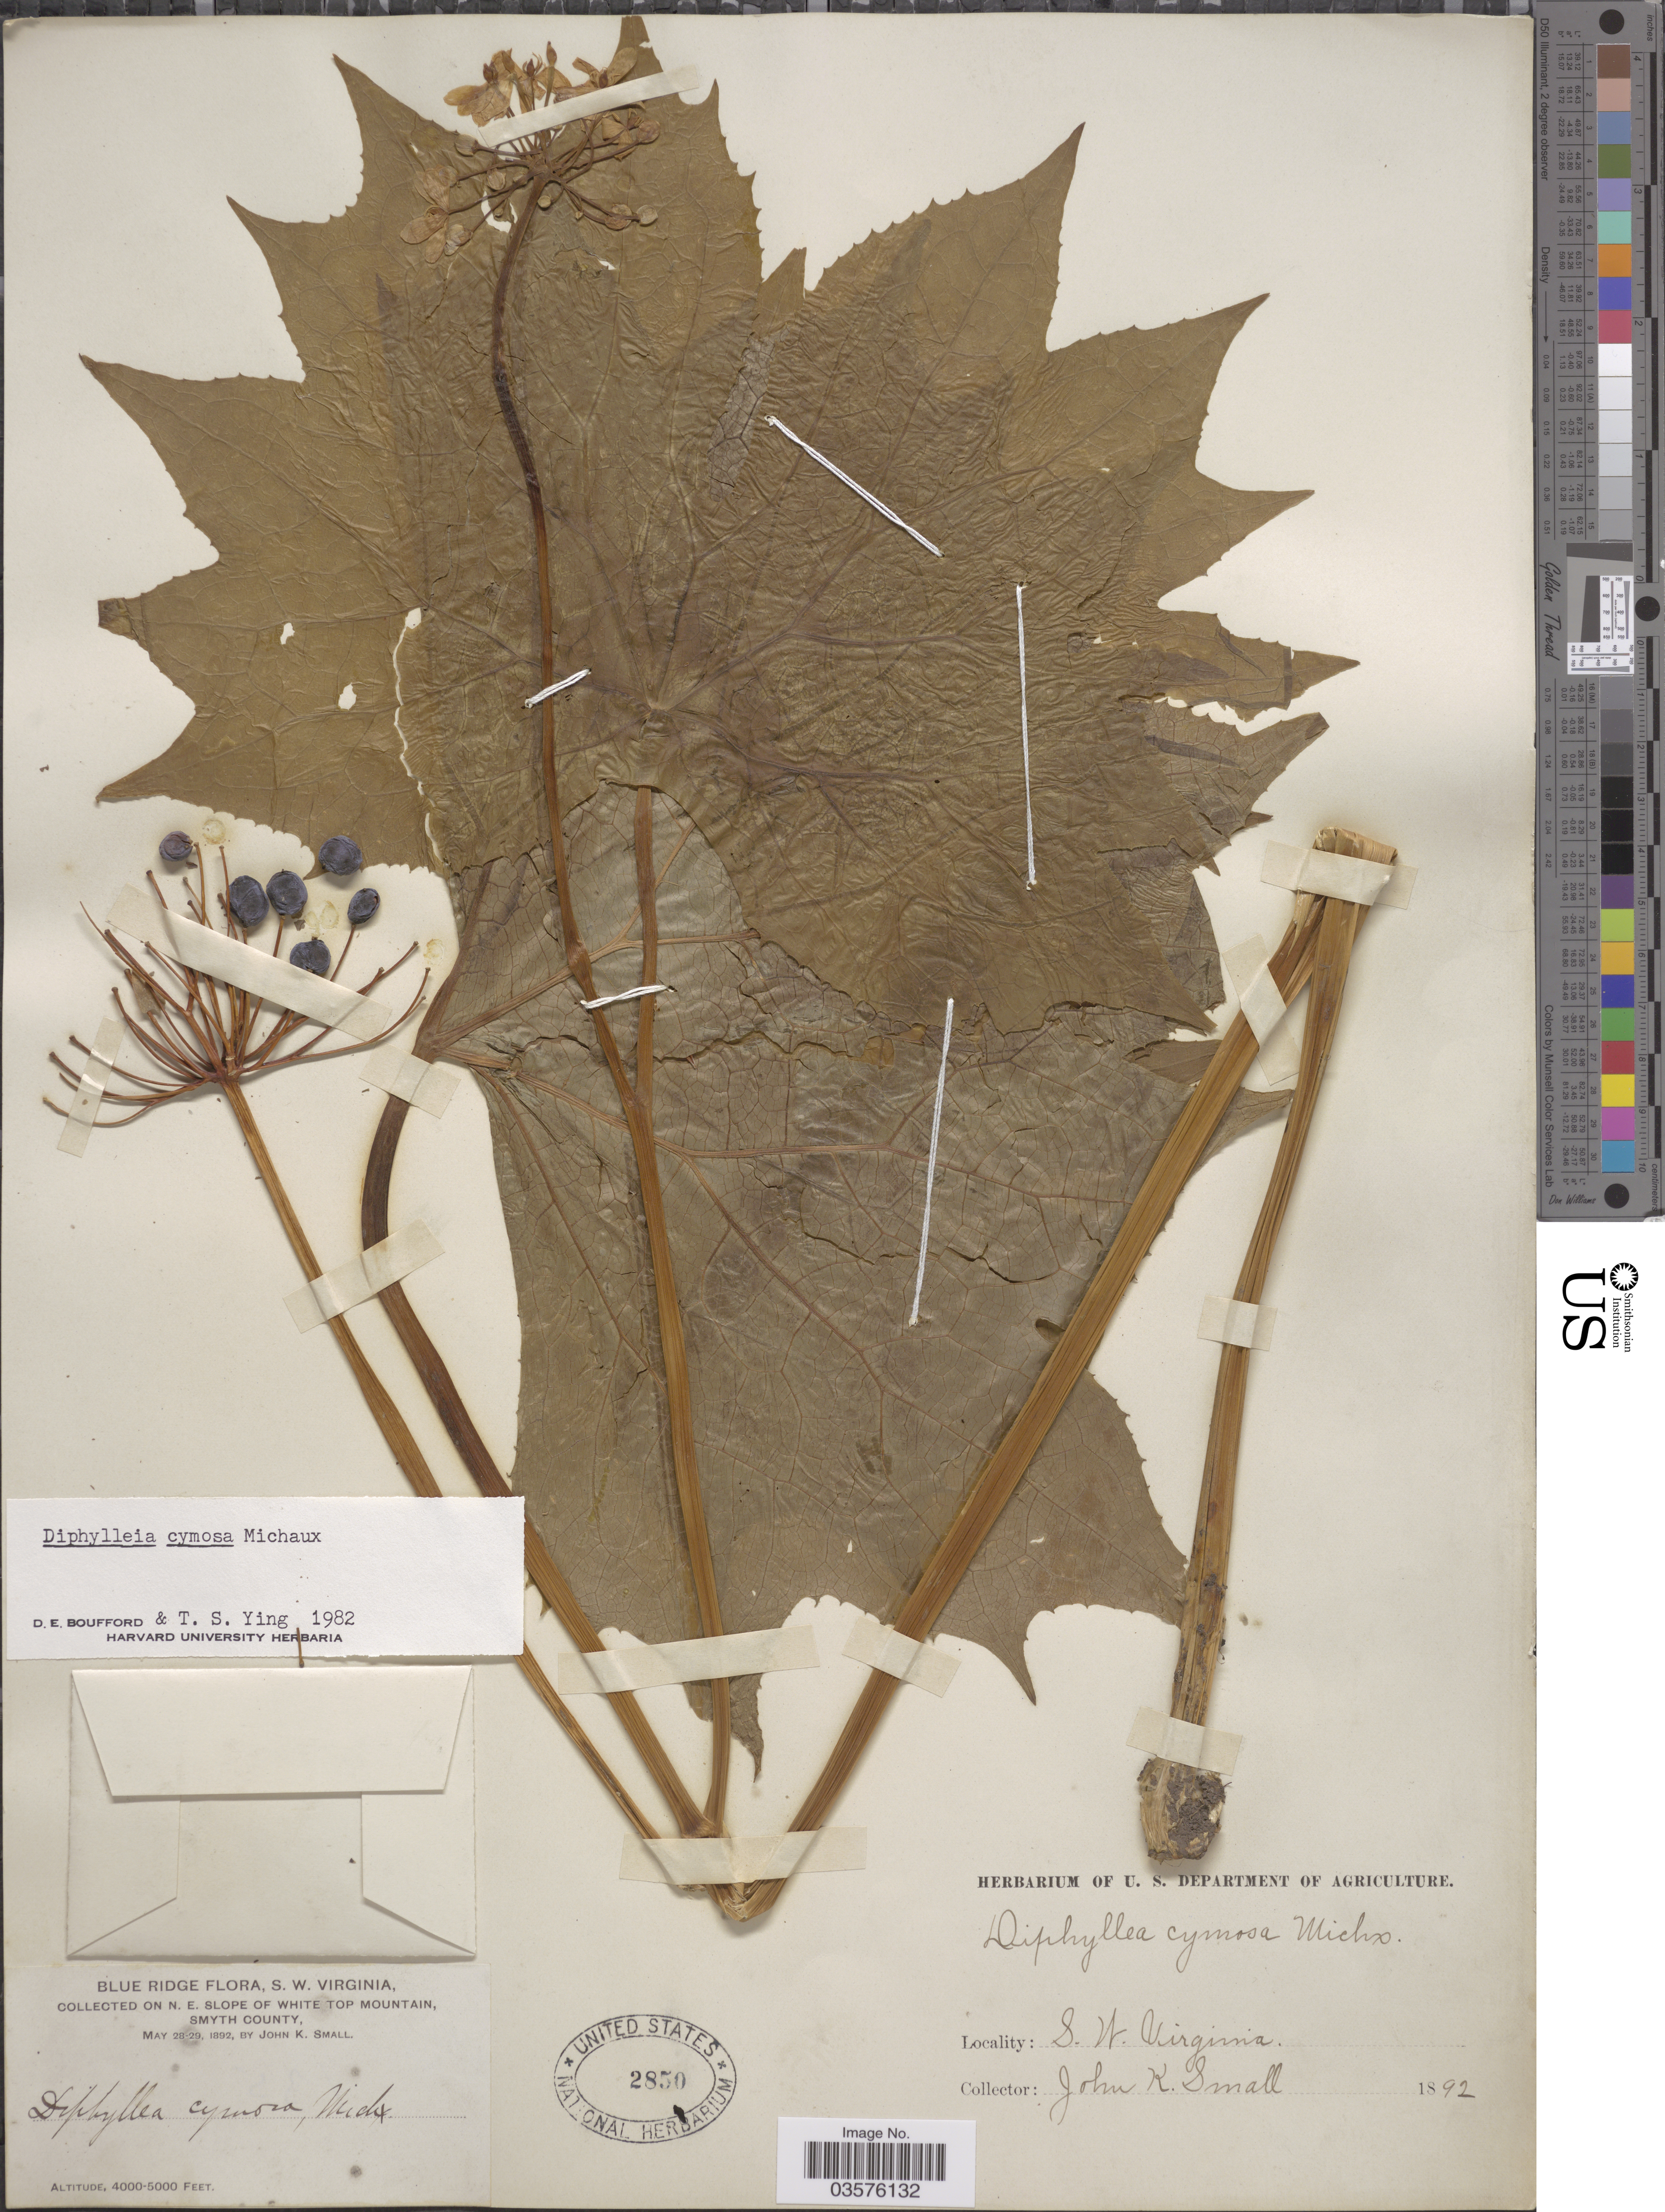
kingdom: Plantae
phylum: Tracheophyta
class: Magnoliopsida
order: Ranunculales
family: Berberidaceae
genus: Diphylleia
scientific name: Diphylleia cymosa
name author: Michx.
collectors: J. K. Small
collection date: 1892-05-28/1892-05-29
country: United States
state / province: Virginia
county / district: Smyth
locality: Blue Ridge, S. W. Virginia. N. E. slope of White Top Mountains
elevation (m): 1219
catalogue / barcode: US 2850